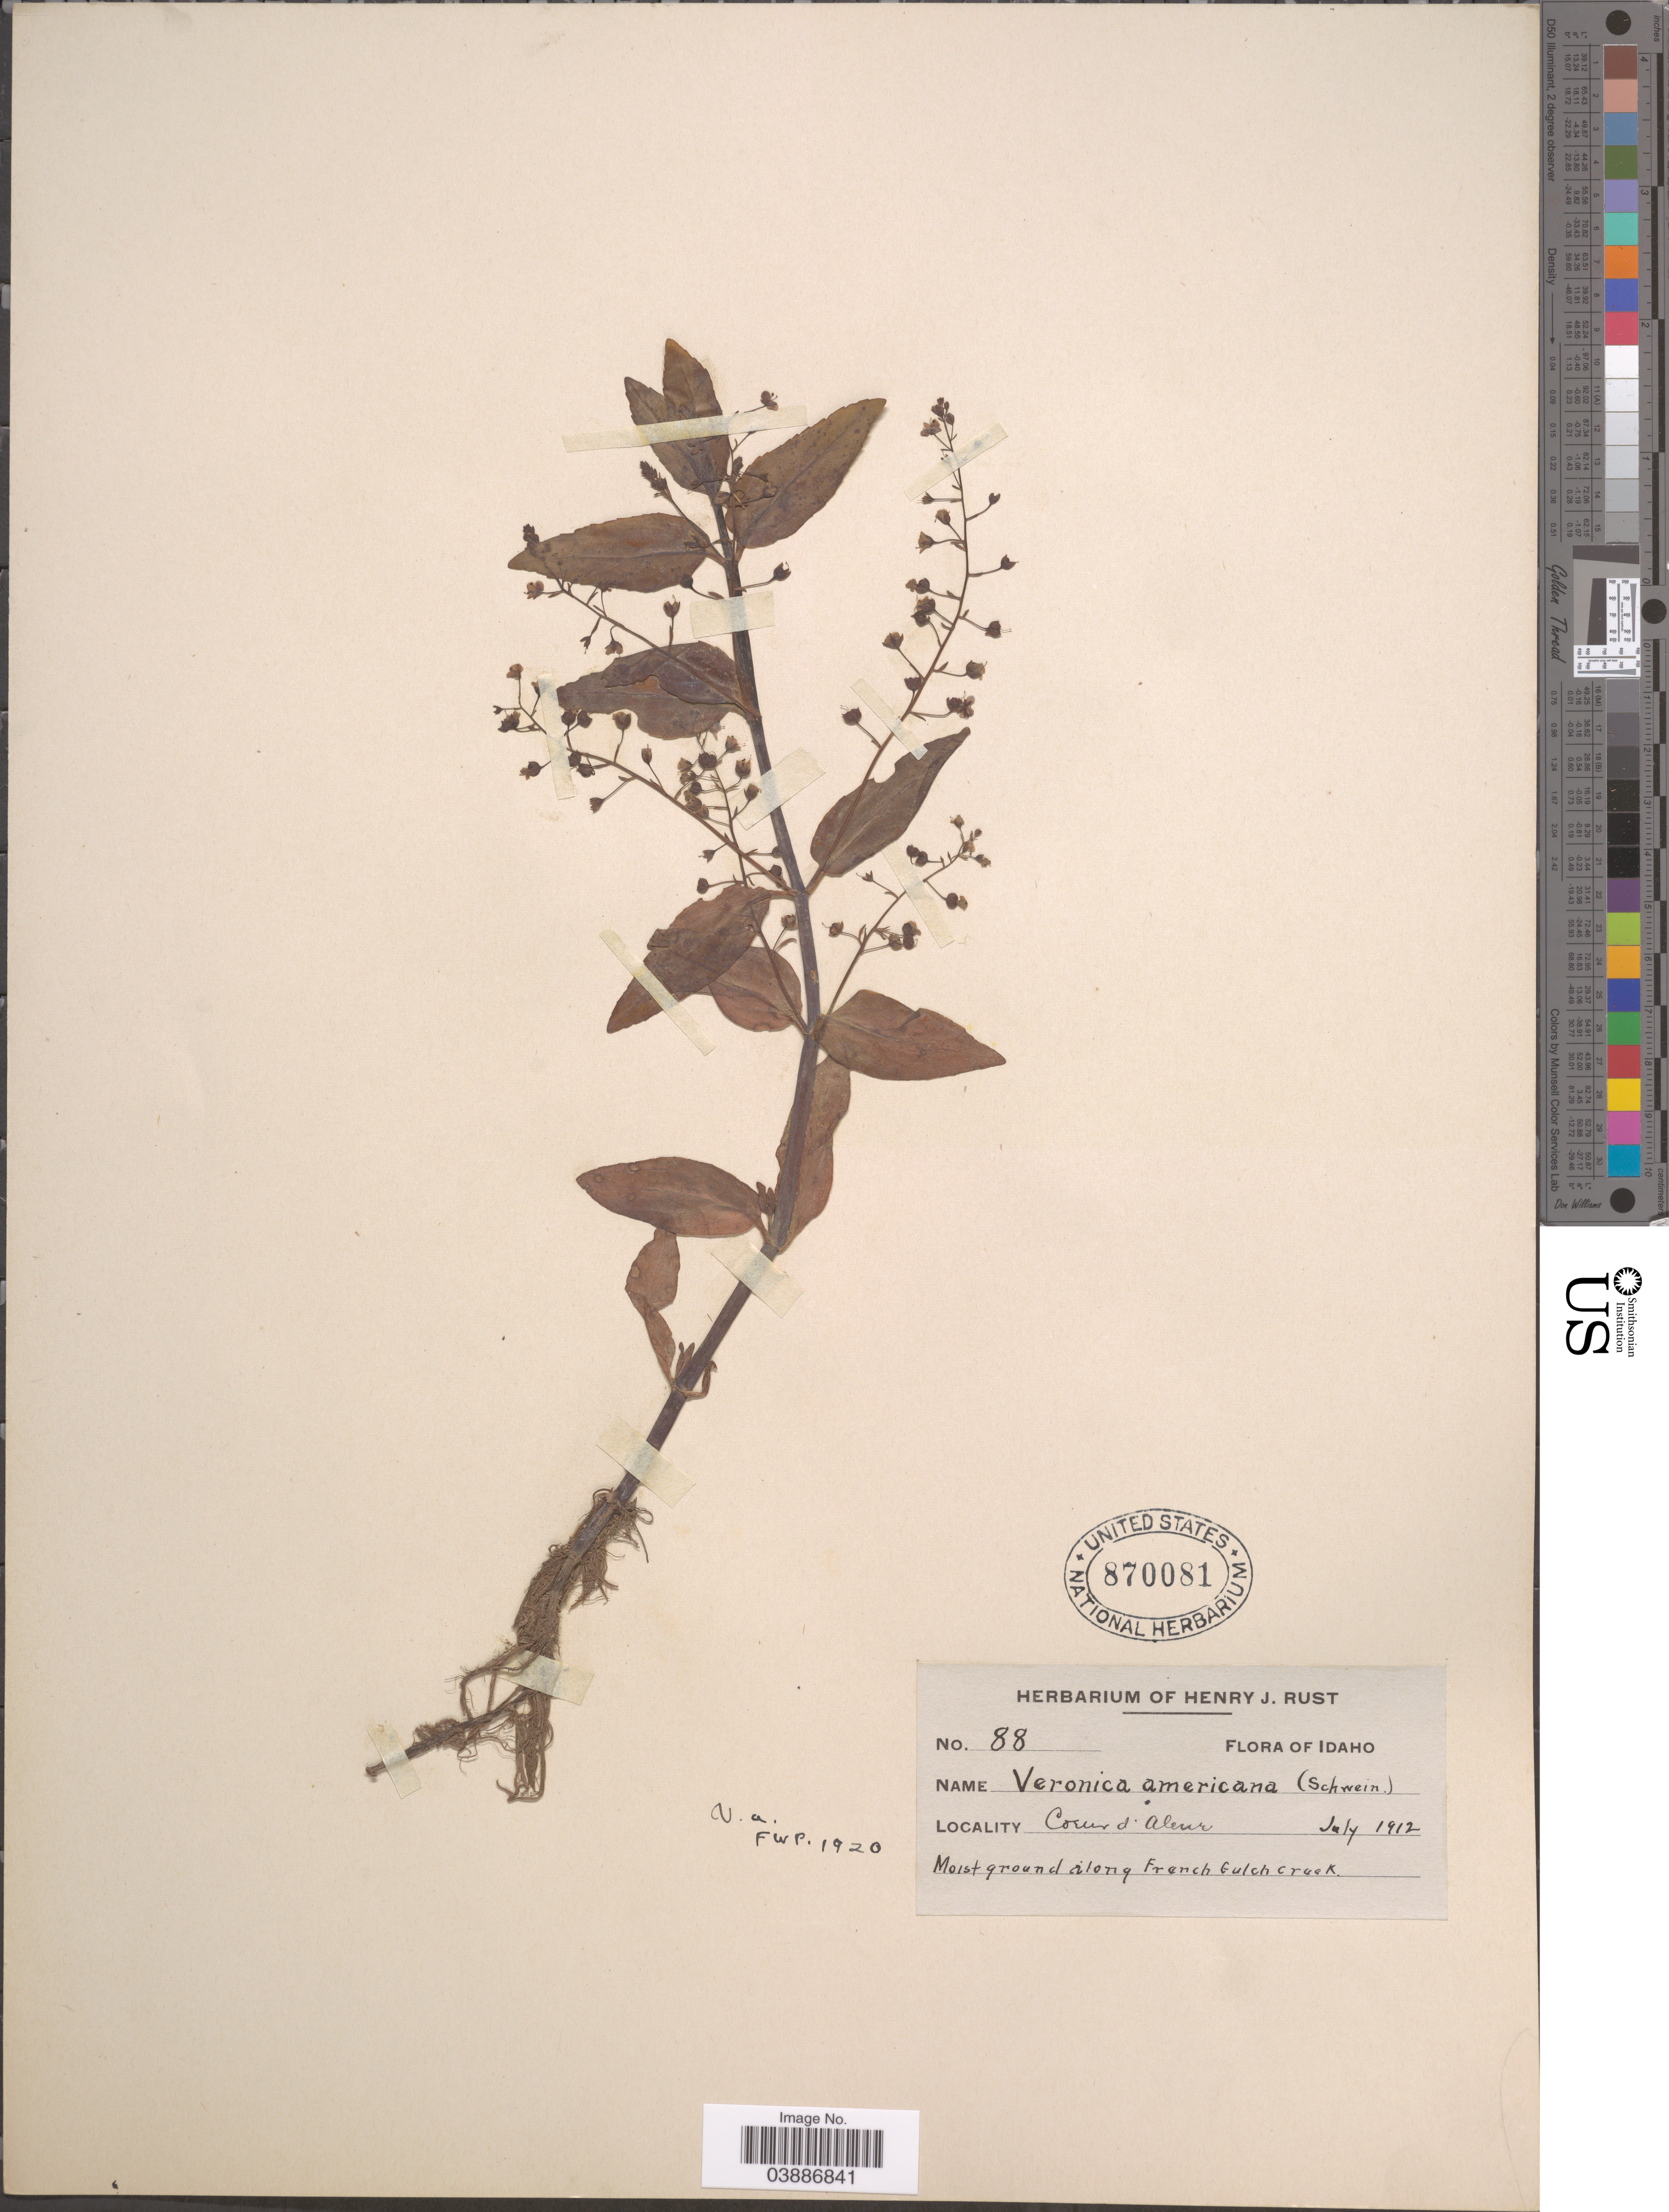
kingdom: Plantae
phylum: Tracheophyta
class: Magnoliopsida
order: Lamiales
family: Plantaginaceae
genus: Veronica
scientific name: Veronica americana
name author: Schwein. ex Benth.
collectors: ex herb. Henry J. Rust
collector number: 88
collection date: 1912-07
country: United States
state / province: Idaho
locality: Coeur d'Alene. Along French Gulch creek.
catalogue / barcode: US 870081